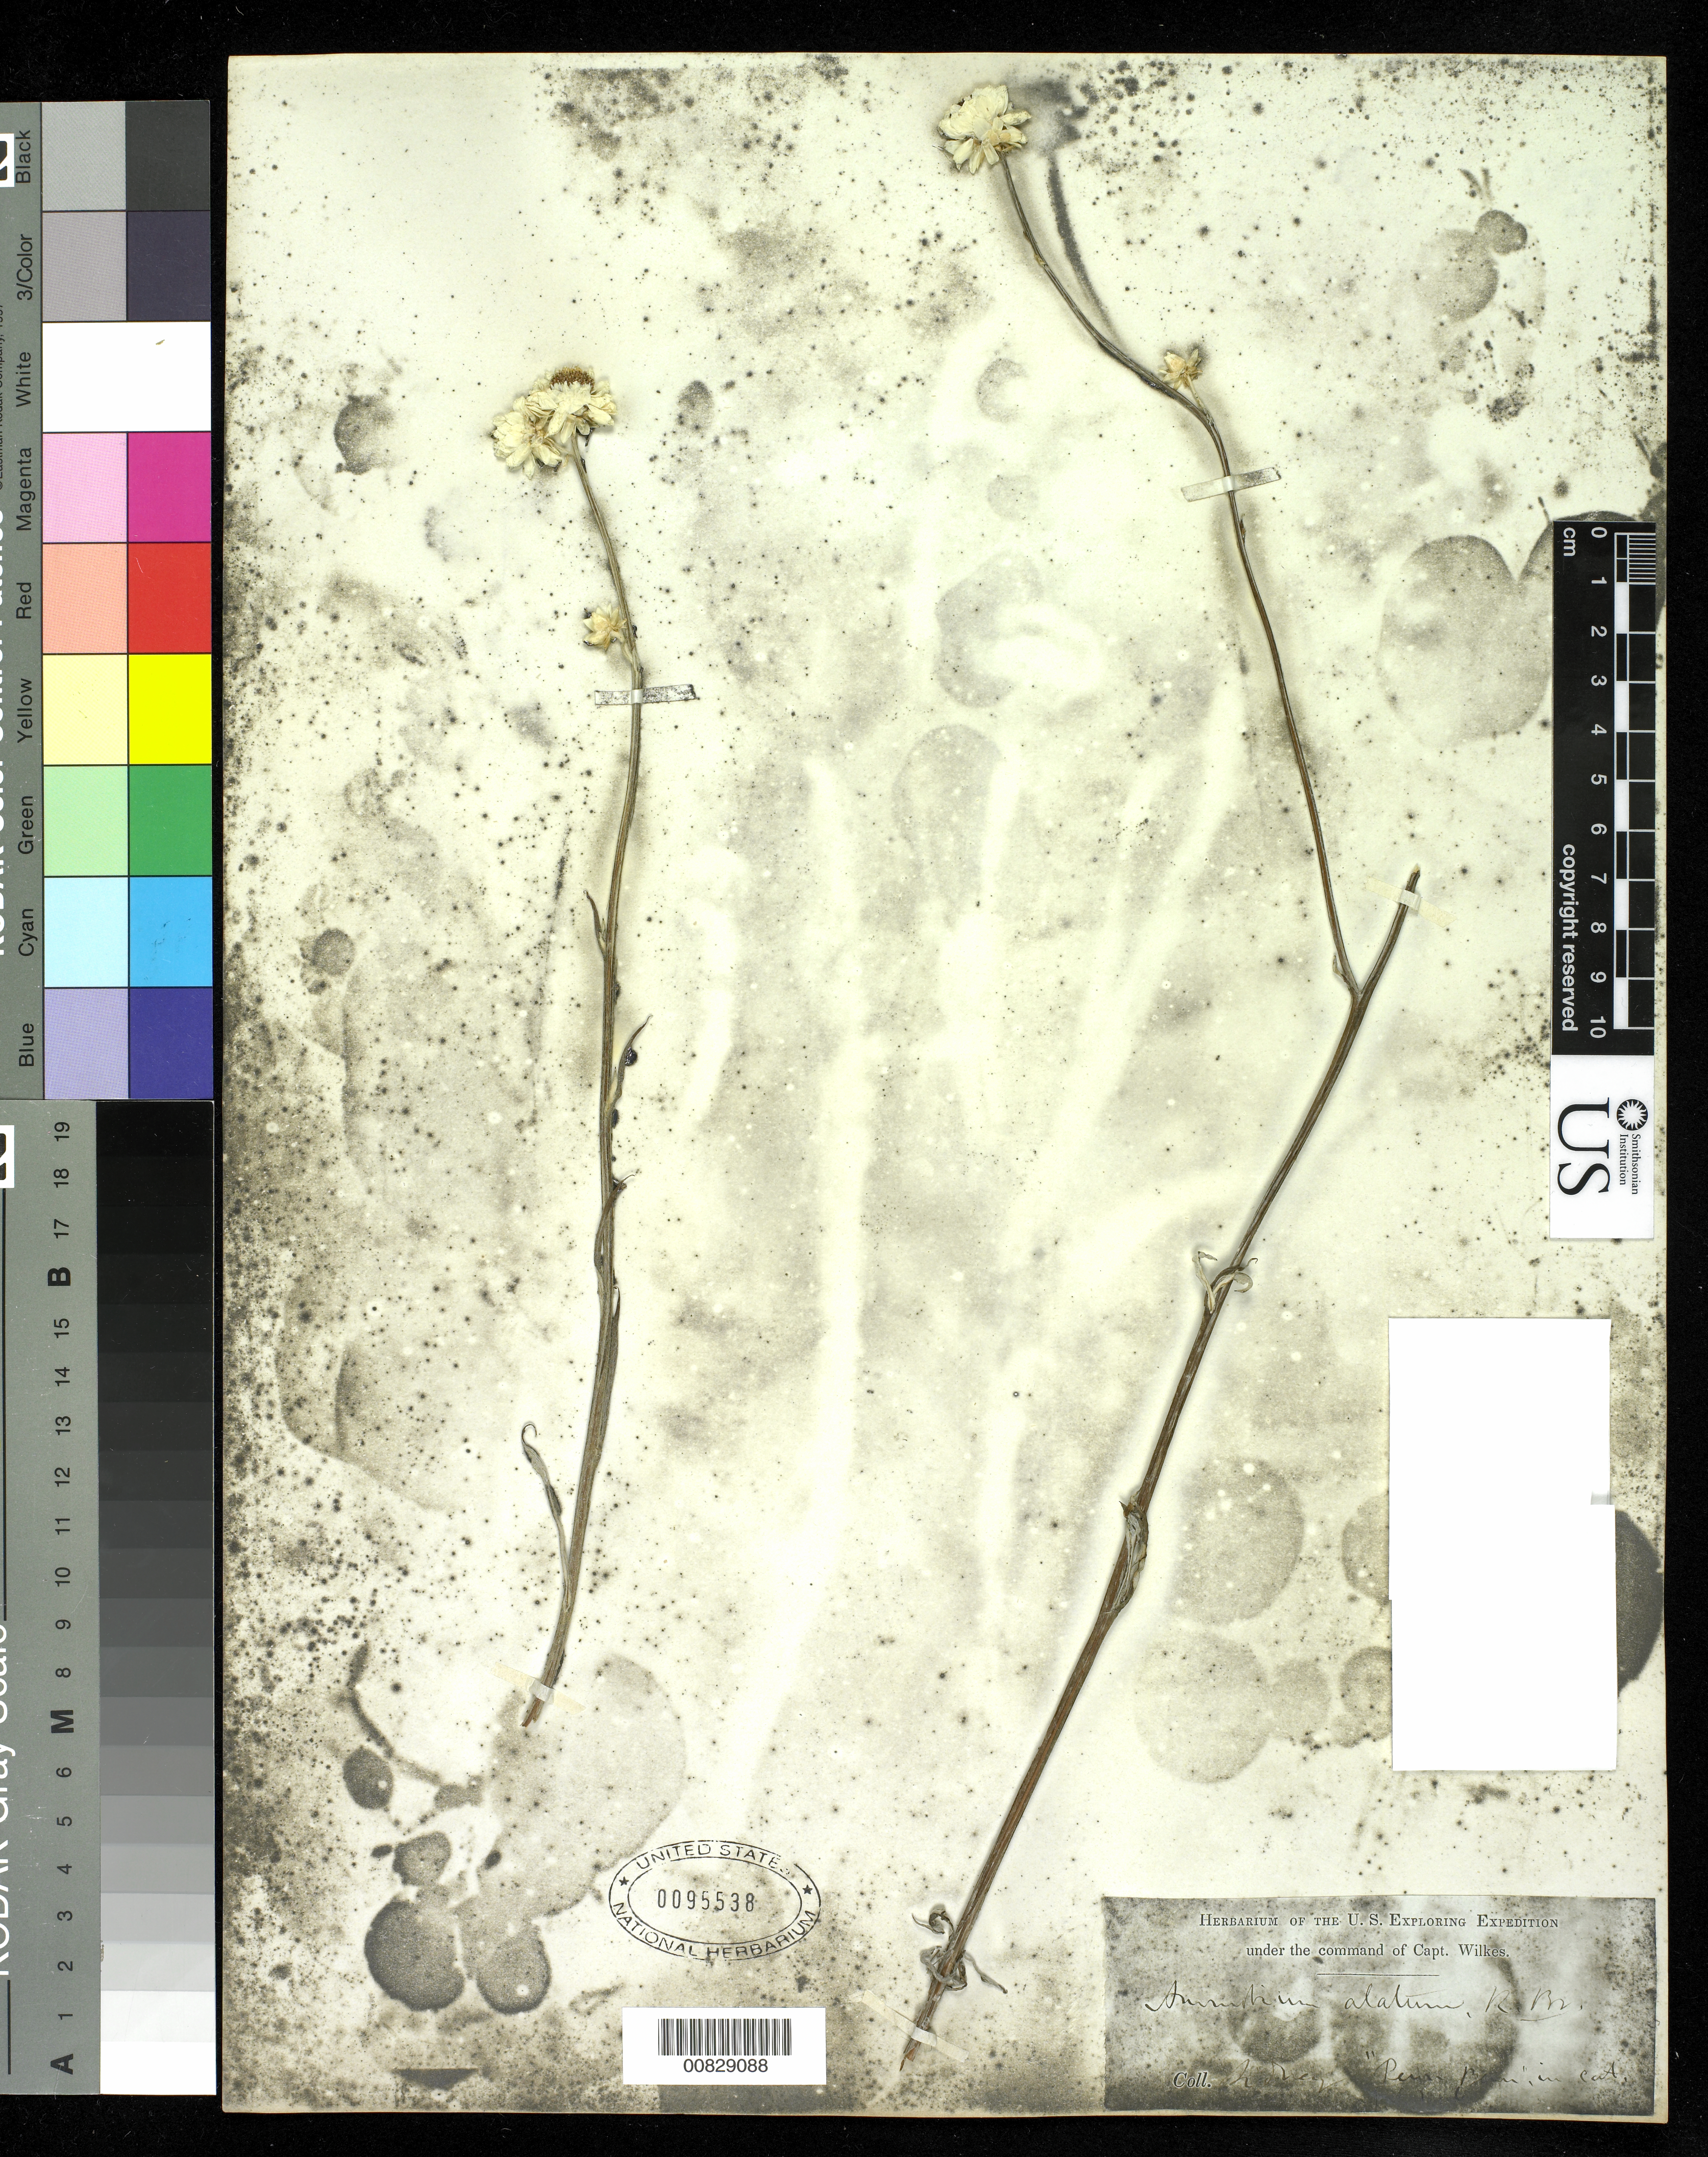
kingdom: Plantae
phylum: Tracheophyta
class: Magnoliopsida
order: Asterales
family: Asteraceae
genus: Ammobium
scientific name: Ammobium alatum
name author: R. Br.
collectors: Wilkes Explor. Exped.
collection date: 1838/1842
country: Australia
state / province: New South Wales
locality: Sidney "Penn Bren", in cat.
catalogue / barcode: US 95538